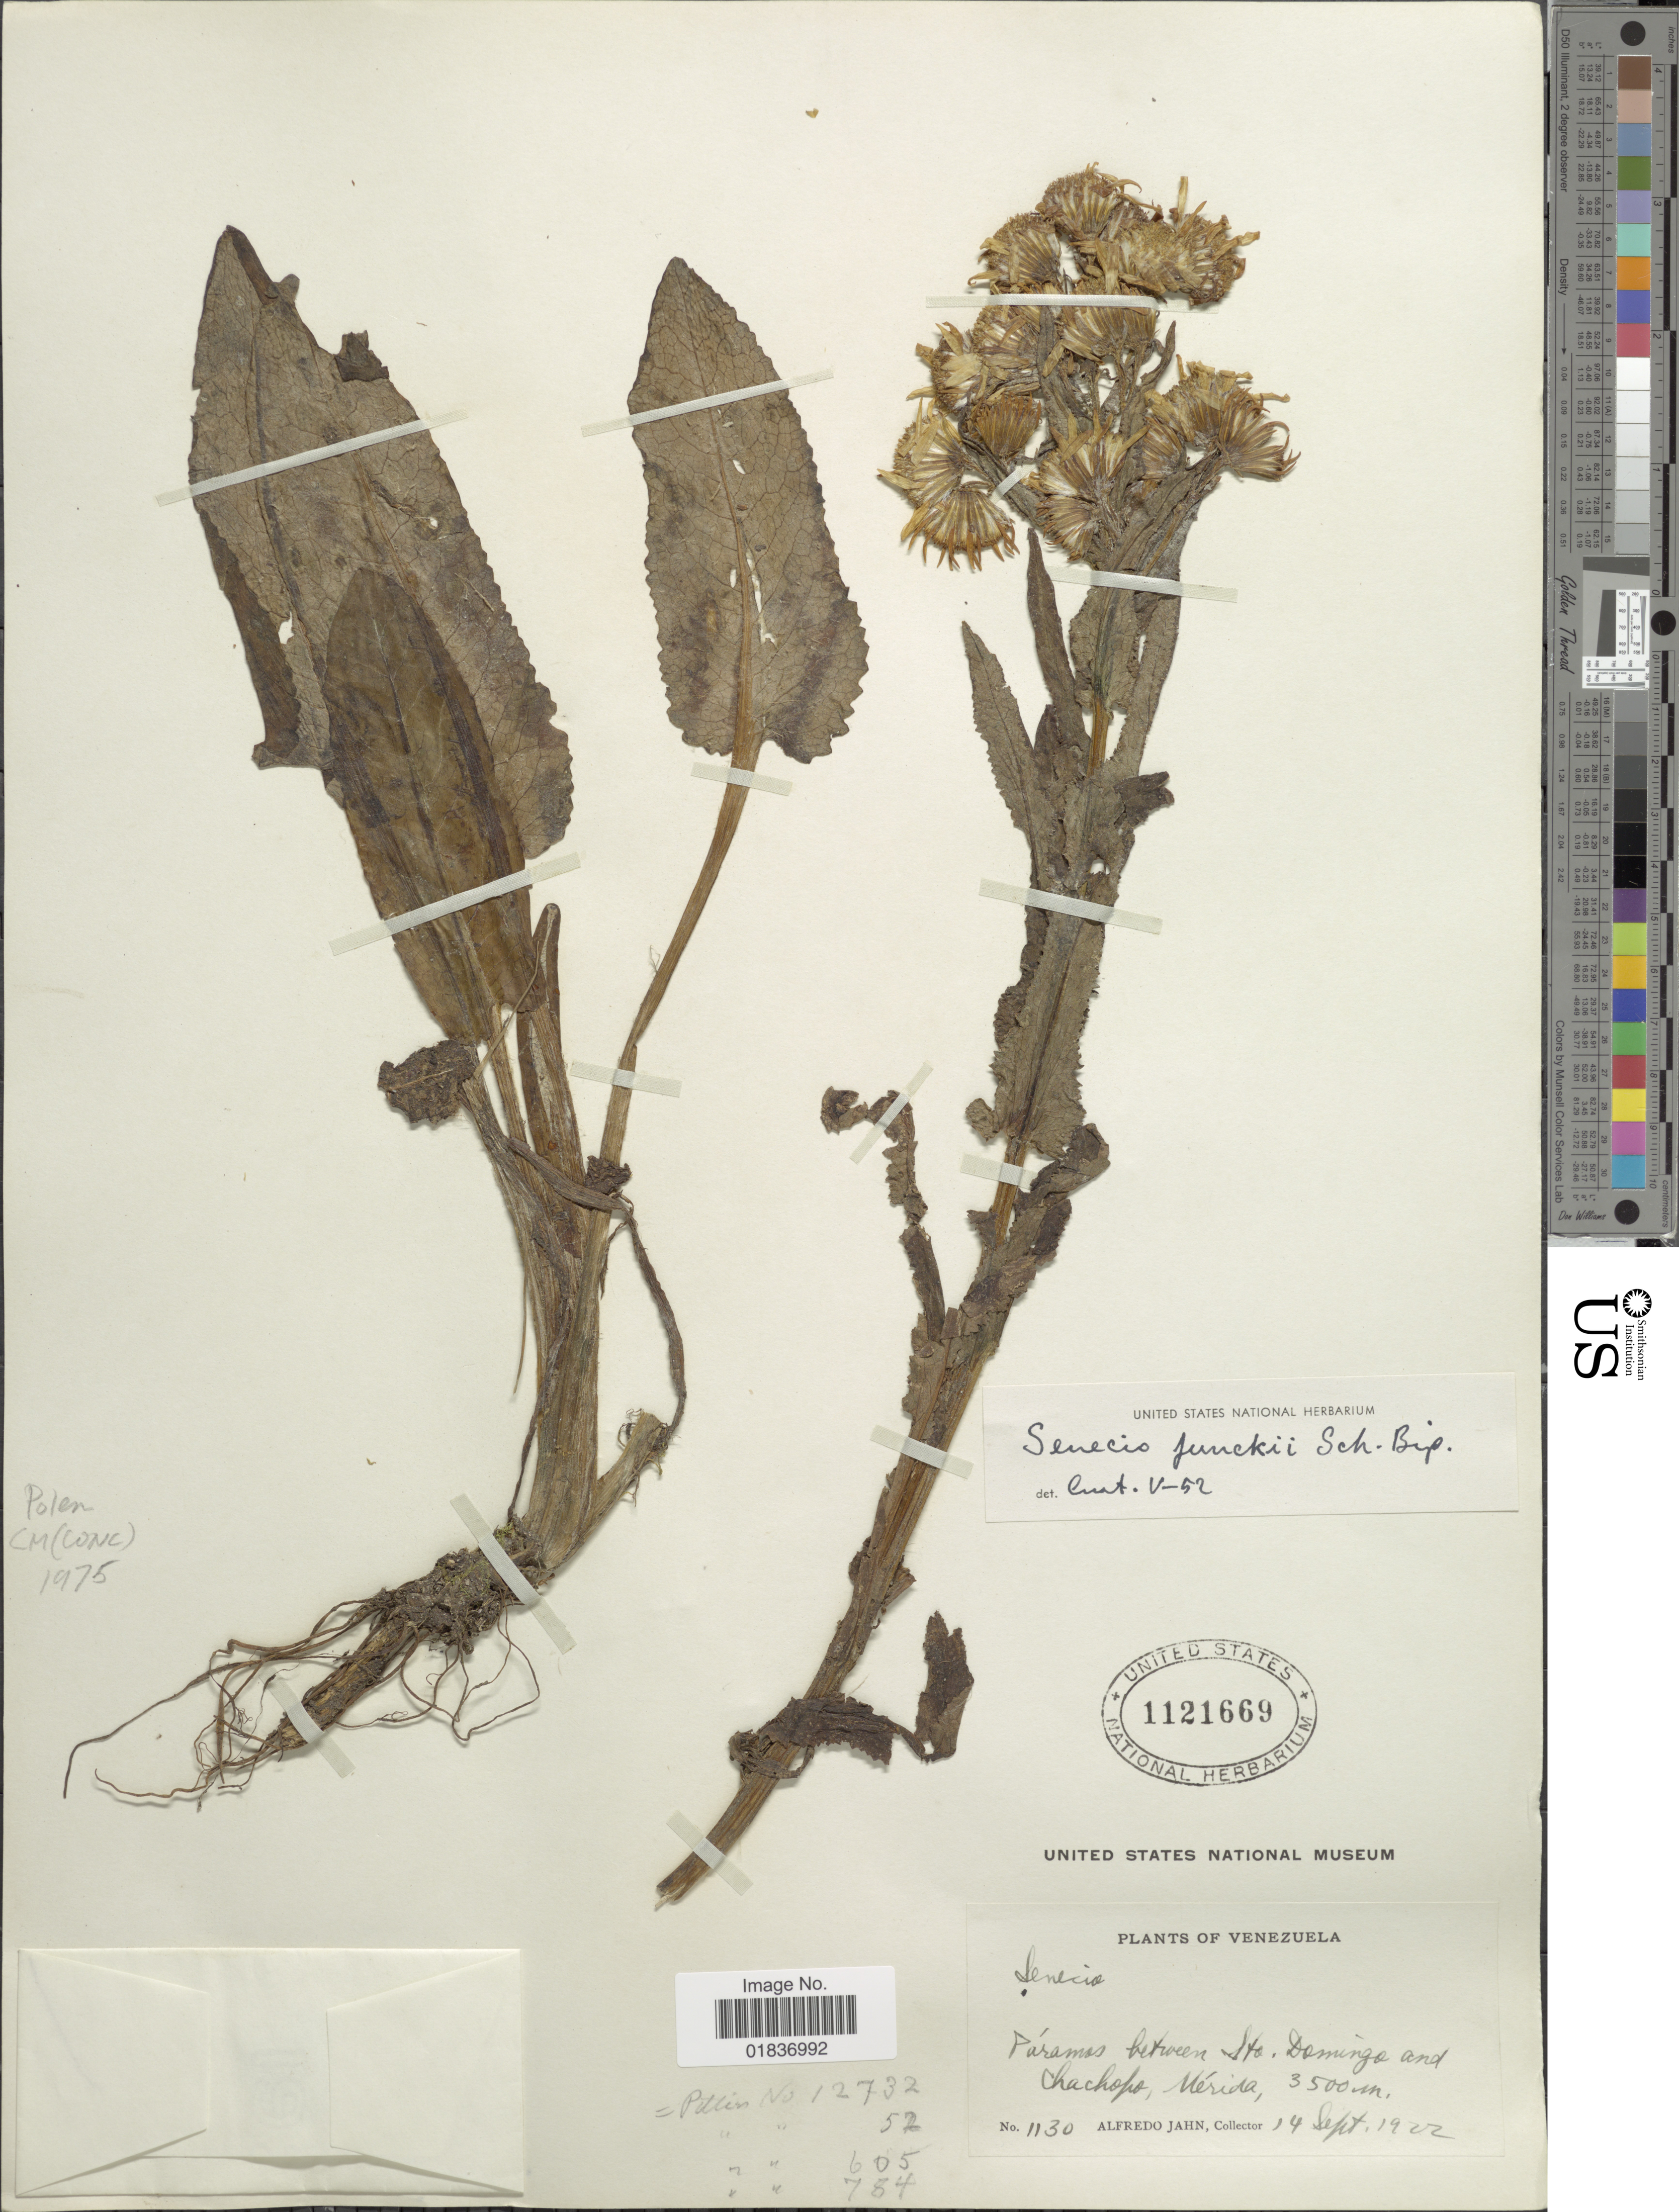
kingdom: Plantae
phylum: Tracheophyta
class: Magnoliopsida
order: Asterales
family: Asteraceae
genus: Senecio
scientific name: Senecio funckii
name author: (Sch. Bip. ex Wedd.) Cuatrec.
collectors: A. Jahn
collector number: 1130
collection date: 1902-09-14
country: Venezuela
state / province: Mérida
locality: Paramos between Sto. Domingo ande Chachopo, Merida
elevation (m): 3500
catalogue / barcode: US 1121669